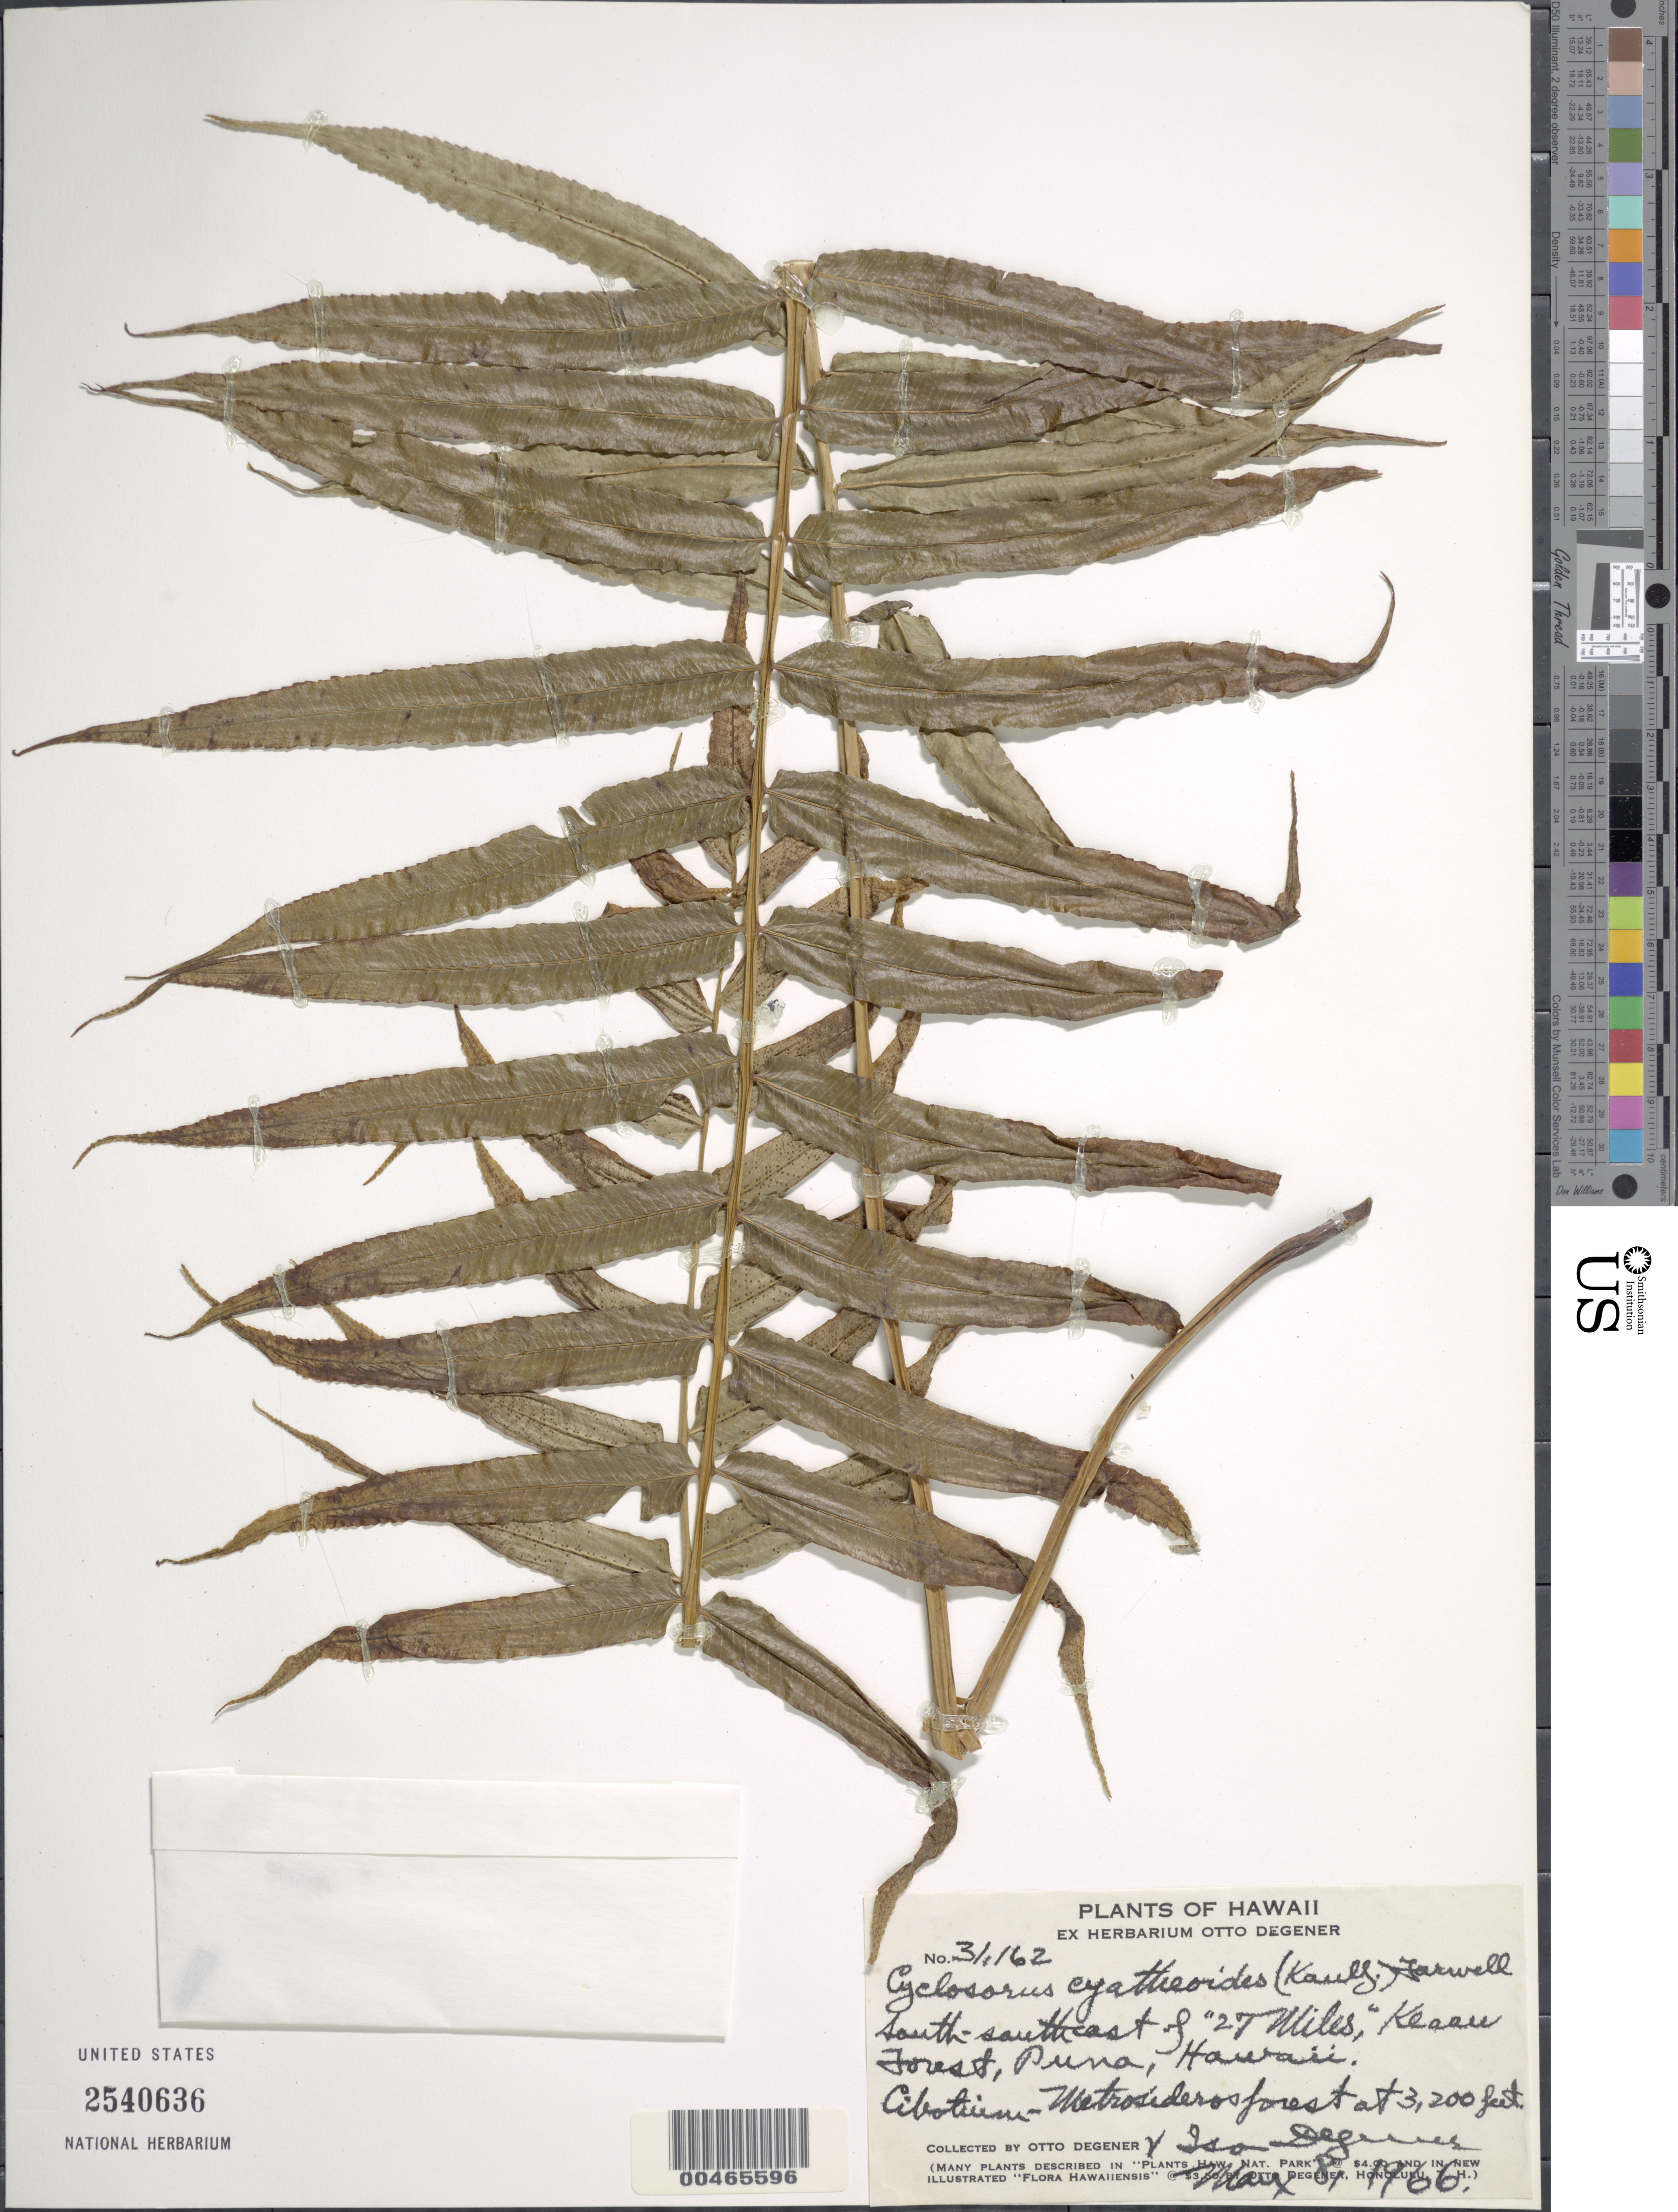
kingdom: Plantae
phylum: Tracheophyta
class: Polypodiopsida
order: Polypodiales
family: Thelypteridaceae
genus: Christella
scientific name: Christella cyatheoides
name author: (Kaulf.) Holttum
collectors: O. Degener & I. Degener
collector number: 31162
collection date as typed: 8 May 1966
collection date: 1966-05-08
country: United States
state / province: Hawaii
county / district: Hawaii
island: Hawaii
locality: SSE of 27 Miles, Keaau Forest, Puna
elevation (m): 975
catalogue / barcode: US 2540636